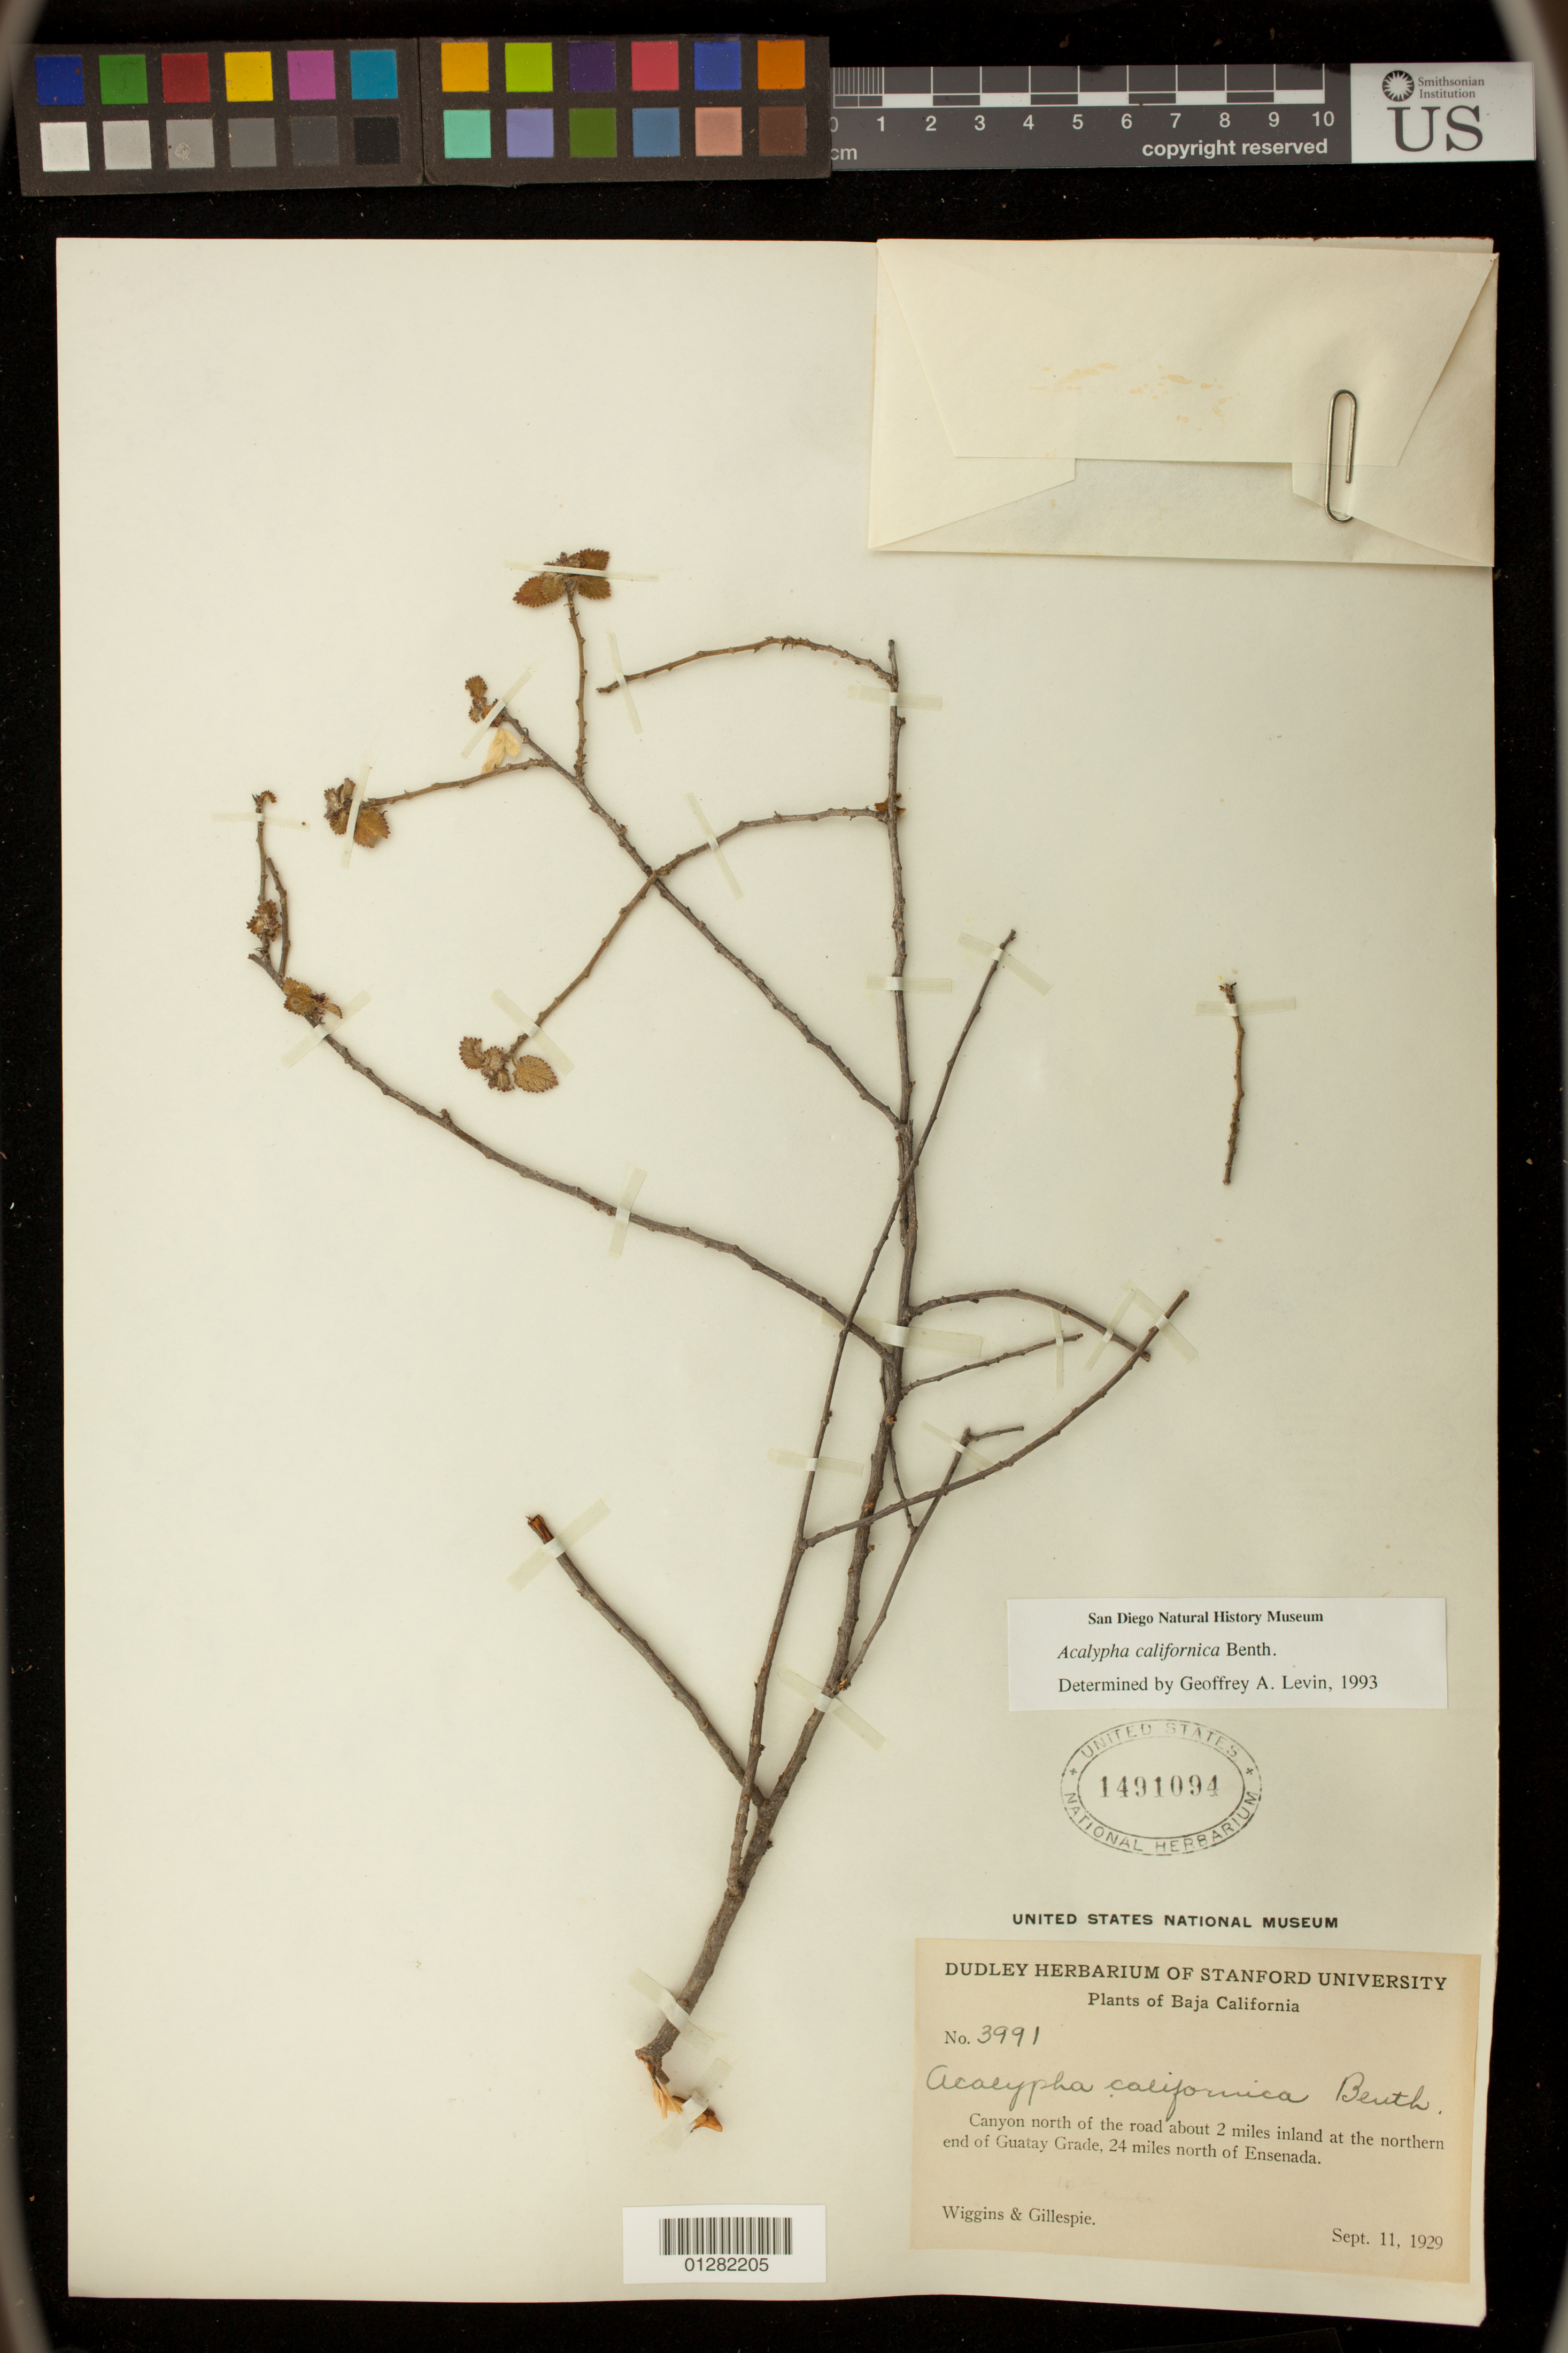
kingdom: Plantae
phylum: Tracheophyta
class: Magnoliopsida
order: Malpighiales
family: Euphorbiaceae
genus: Acalypha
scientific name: Acalypha californica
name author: Benth.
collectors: -- Wiggins & -- Gillespie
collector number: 3991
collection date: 1929-09-11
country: Mexico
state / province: Baja California Norte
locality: Canyon north of the road about 2 miles inland at the northern end of Guatay Grade, 24 miles north of Ensenada.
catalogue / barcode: US 1491094